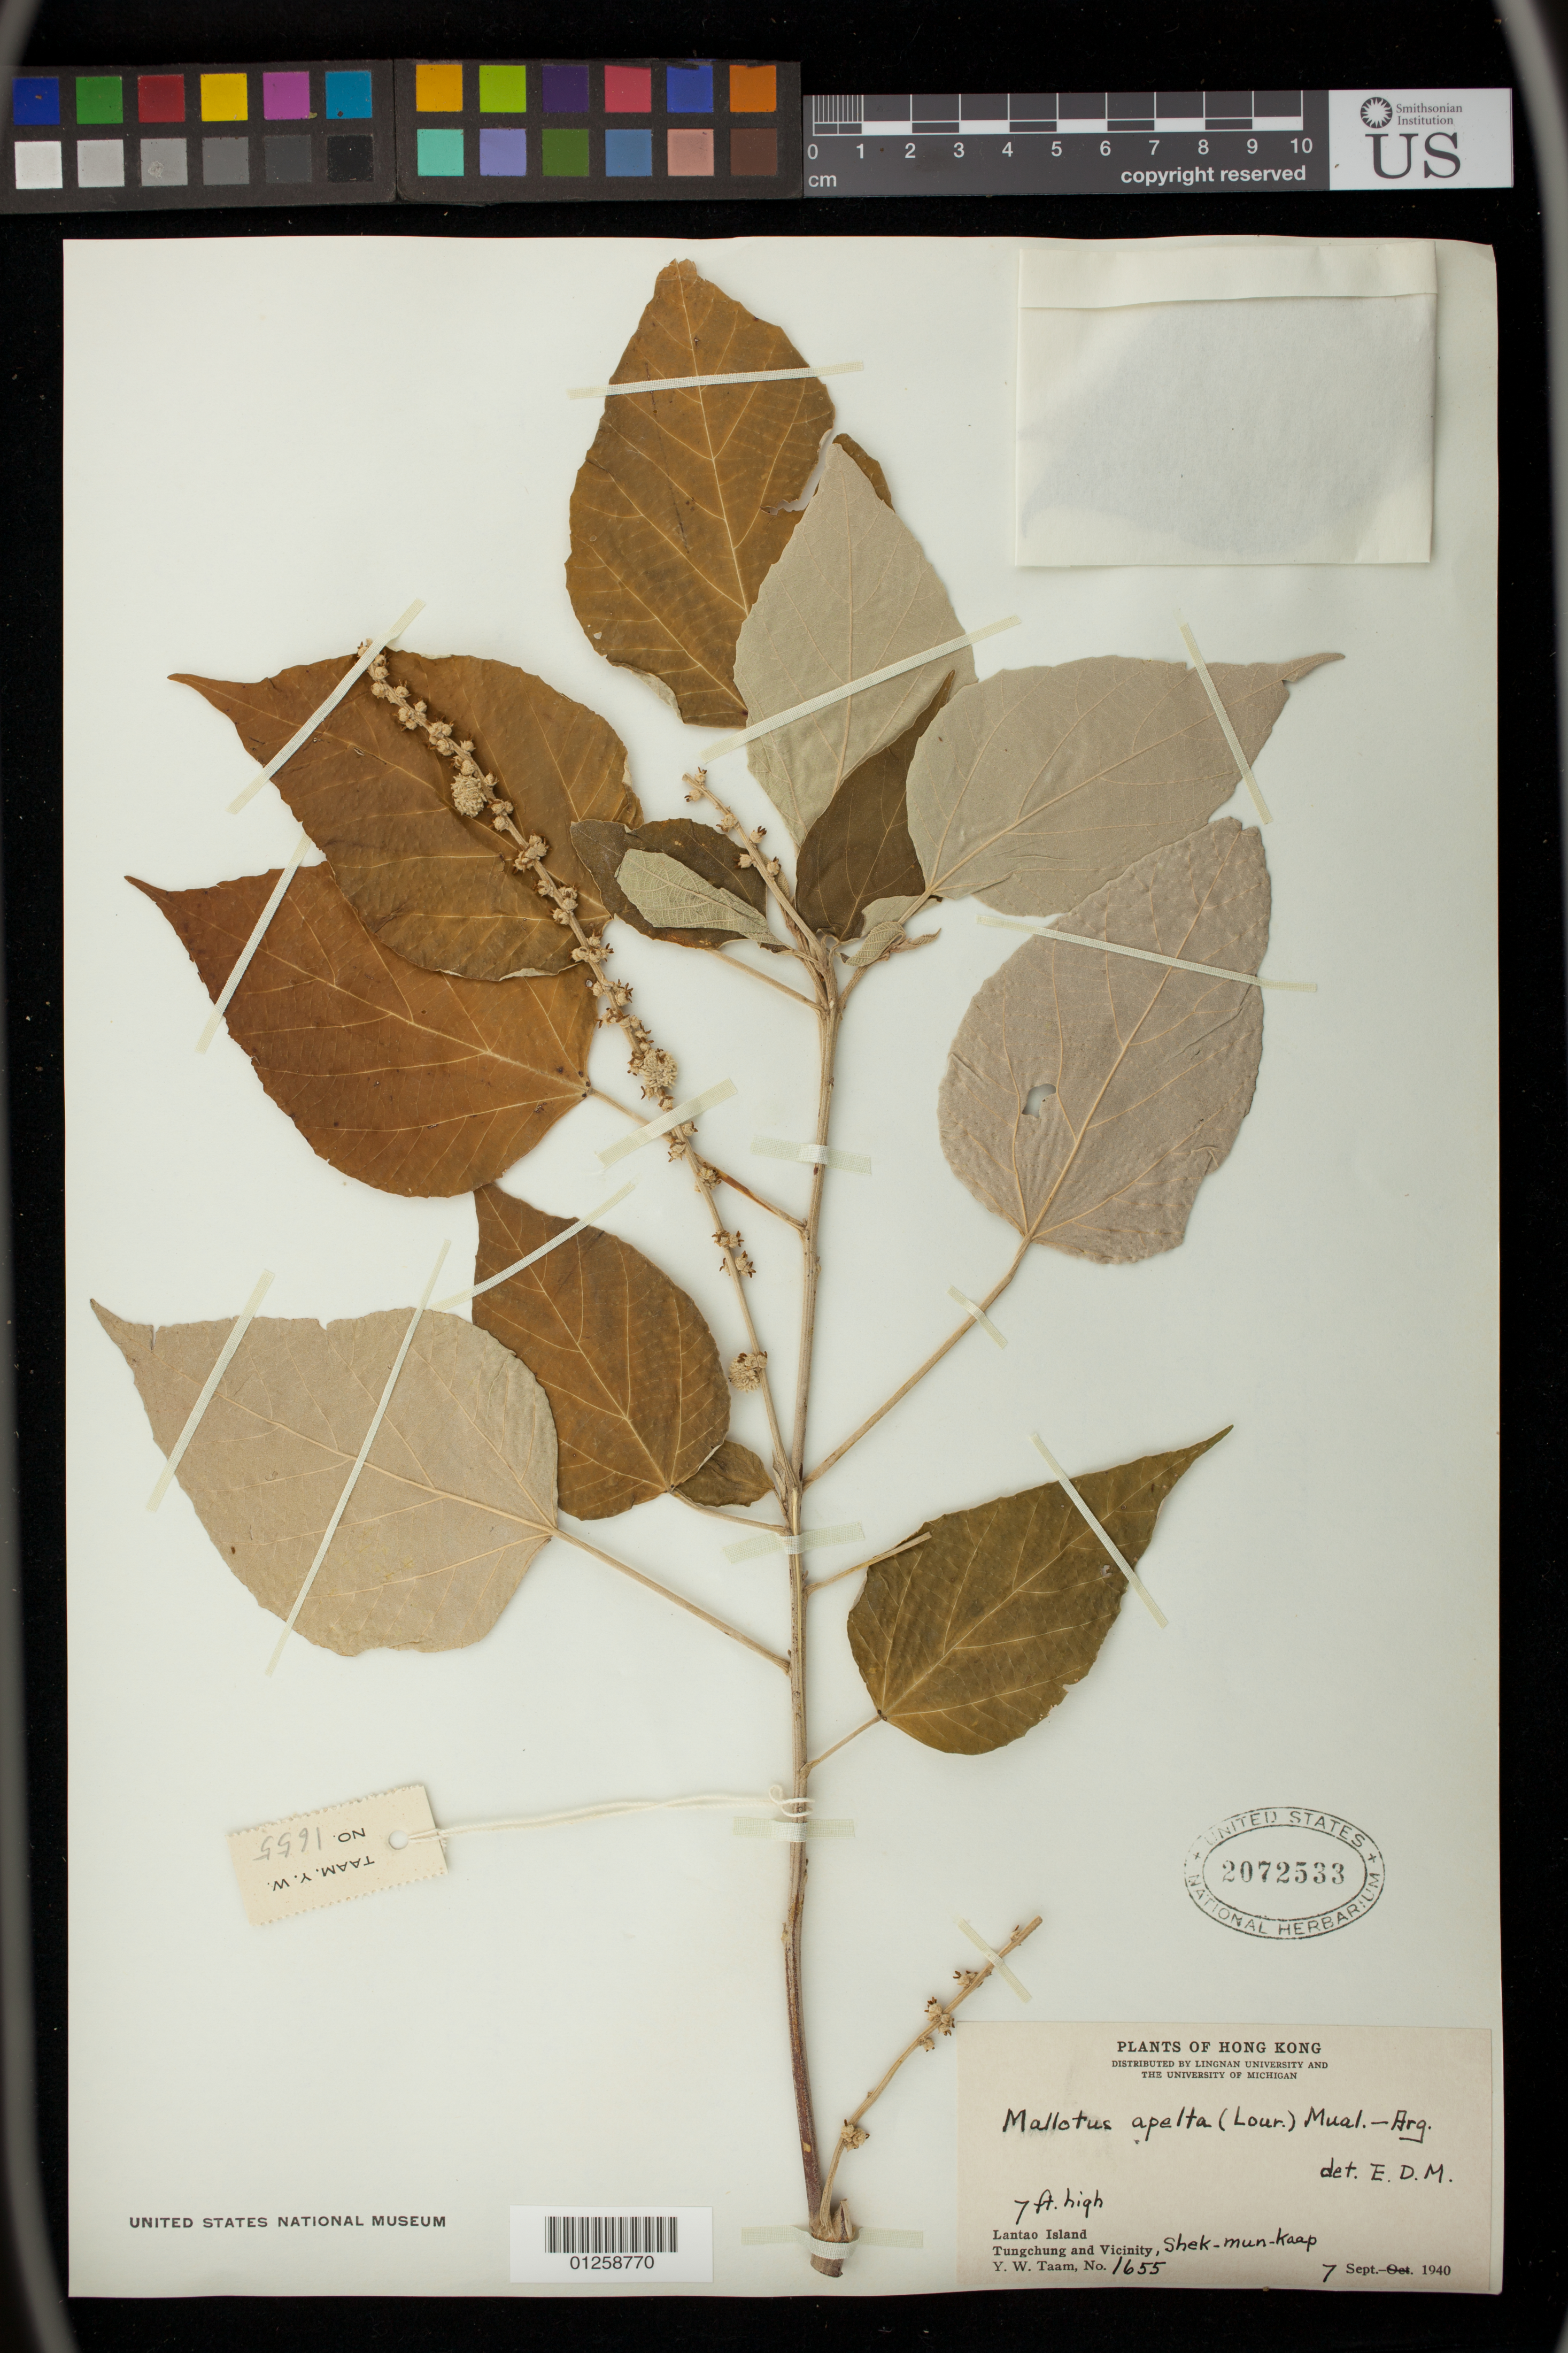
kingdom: Plantae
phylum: Tracheophyta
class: Magnoliopsida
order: Malpighiales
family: Euphorbiaceae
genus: Mallotus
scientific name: Mallotus apelta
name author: (Lour.) Müll. Arg.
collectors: Y. W. Taam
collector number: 1655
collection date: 1940-09-07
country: China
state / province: Hong Kong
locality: Lantao Island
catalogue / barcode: US 2072533